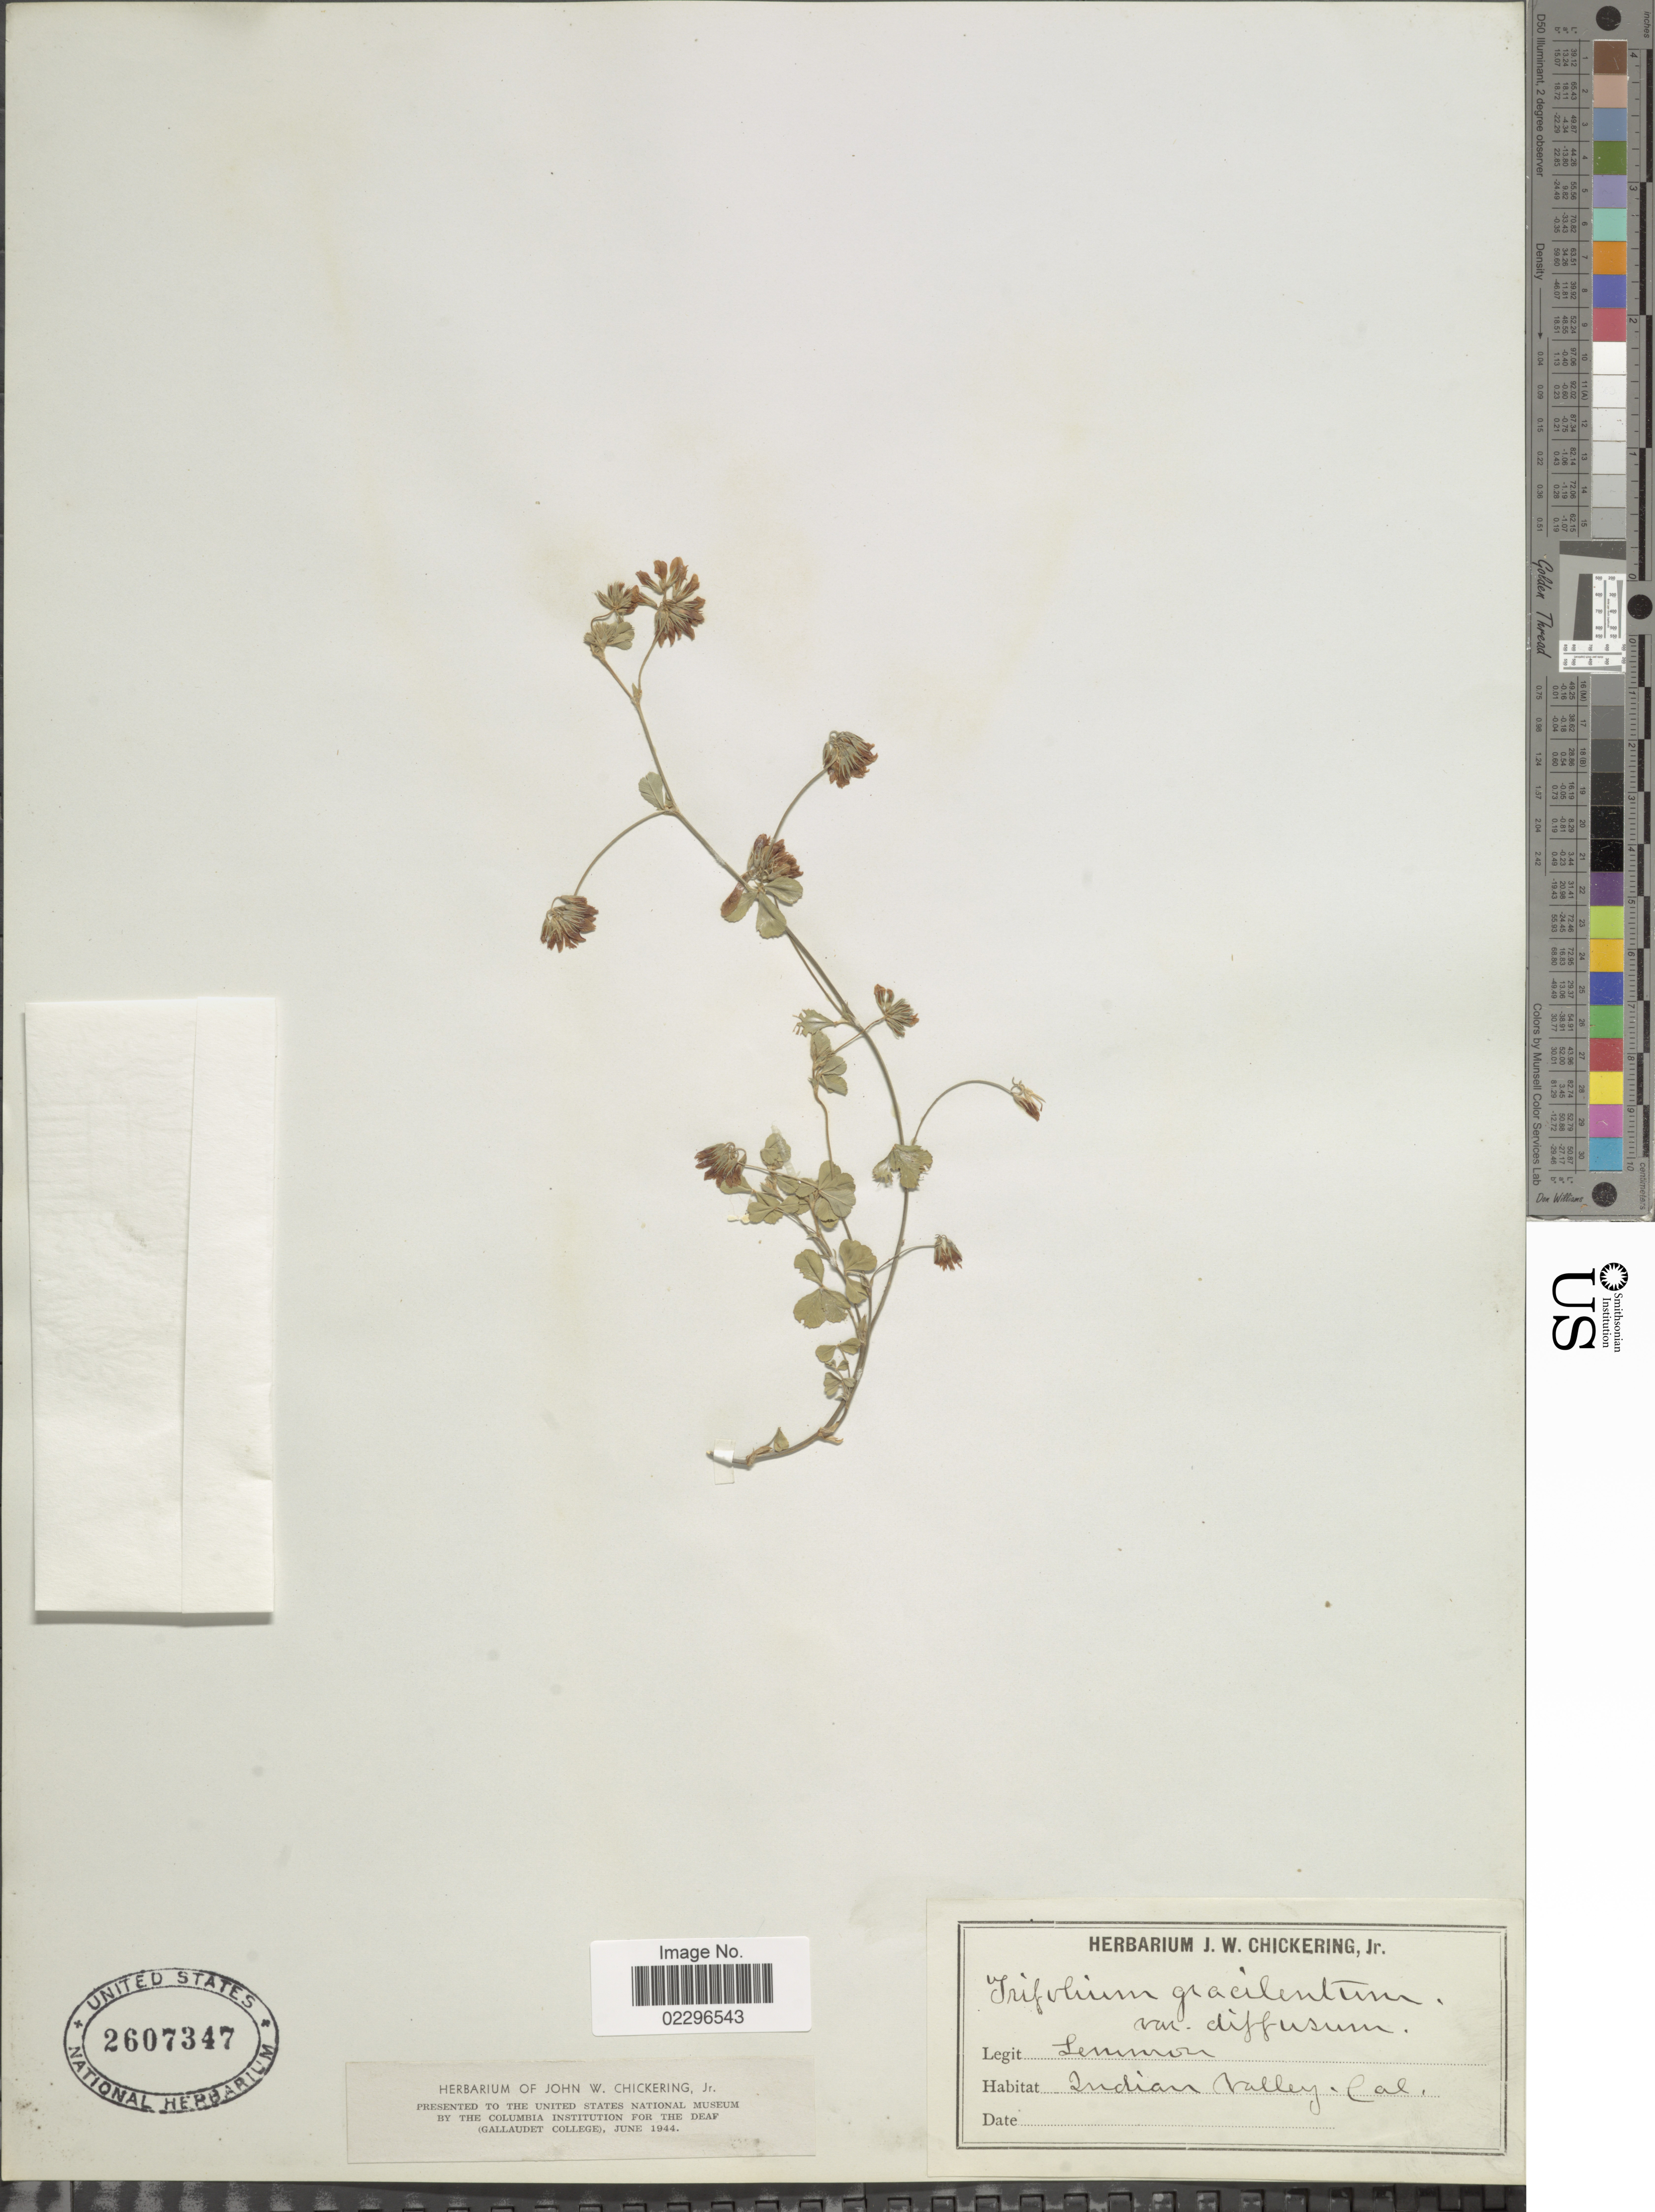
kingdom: Plantae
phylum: Tracheophyta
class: Magnoliopsida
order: Fabales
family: Fabaceae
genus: Trifolium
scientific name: Trifolium gracilentum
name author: Torr. & A. Gray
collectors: -- Lemmon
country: United States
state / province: California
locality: Indian Valley, Cal.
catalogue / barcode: US 2607347